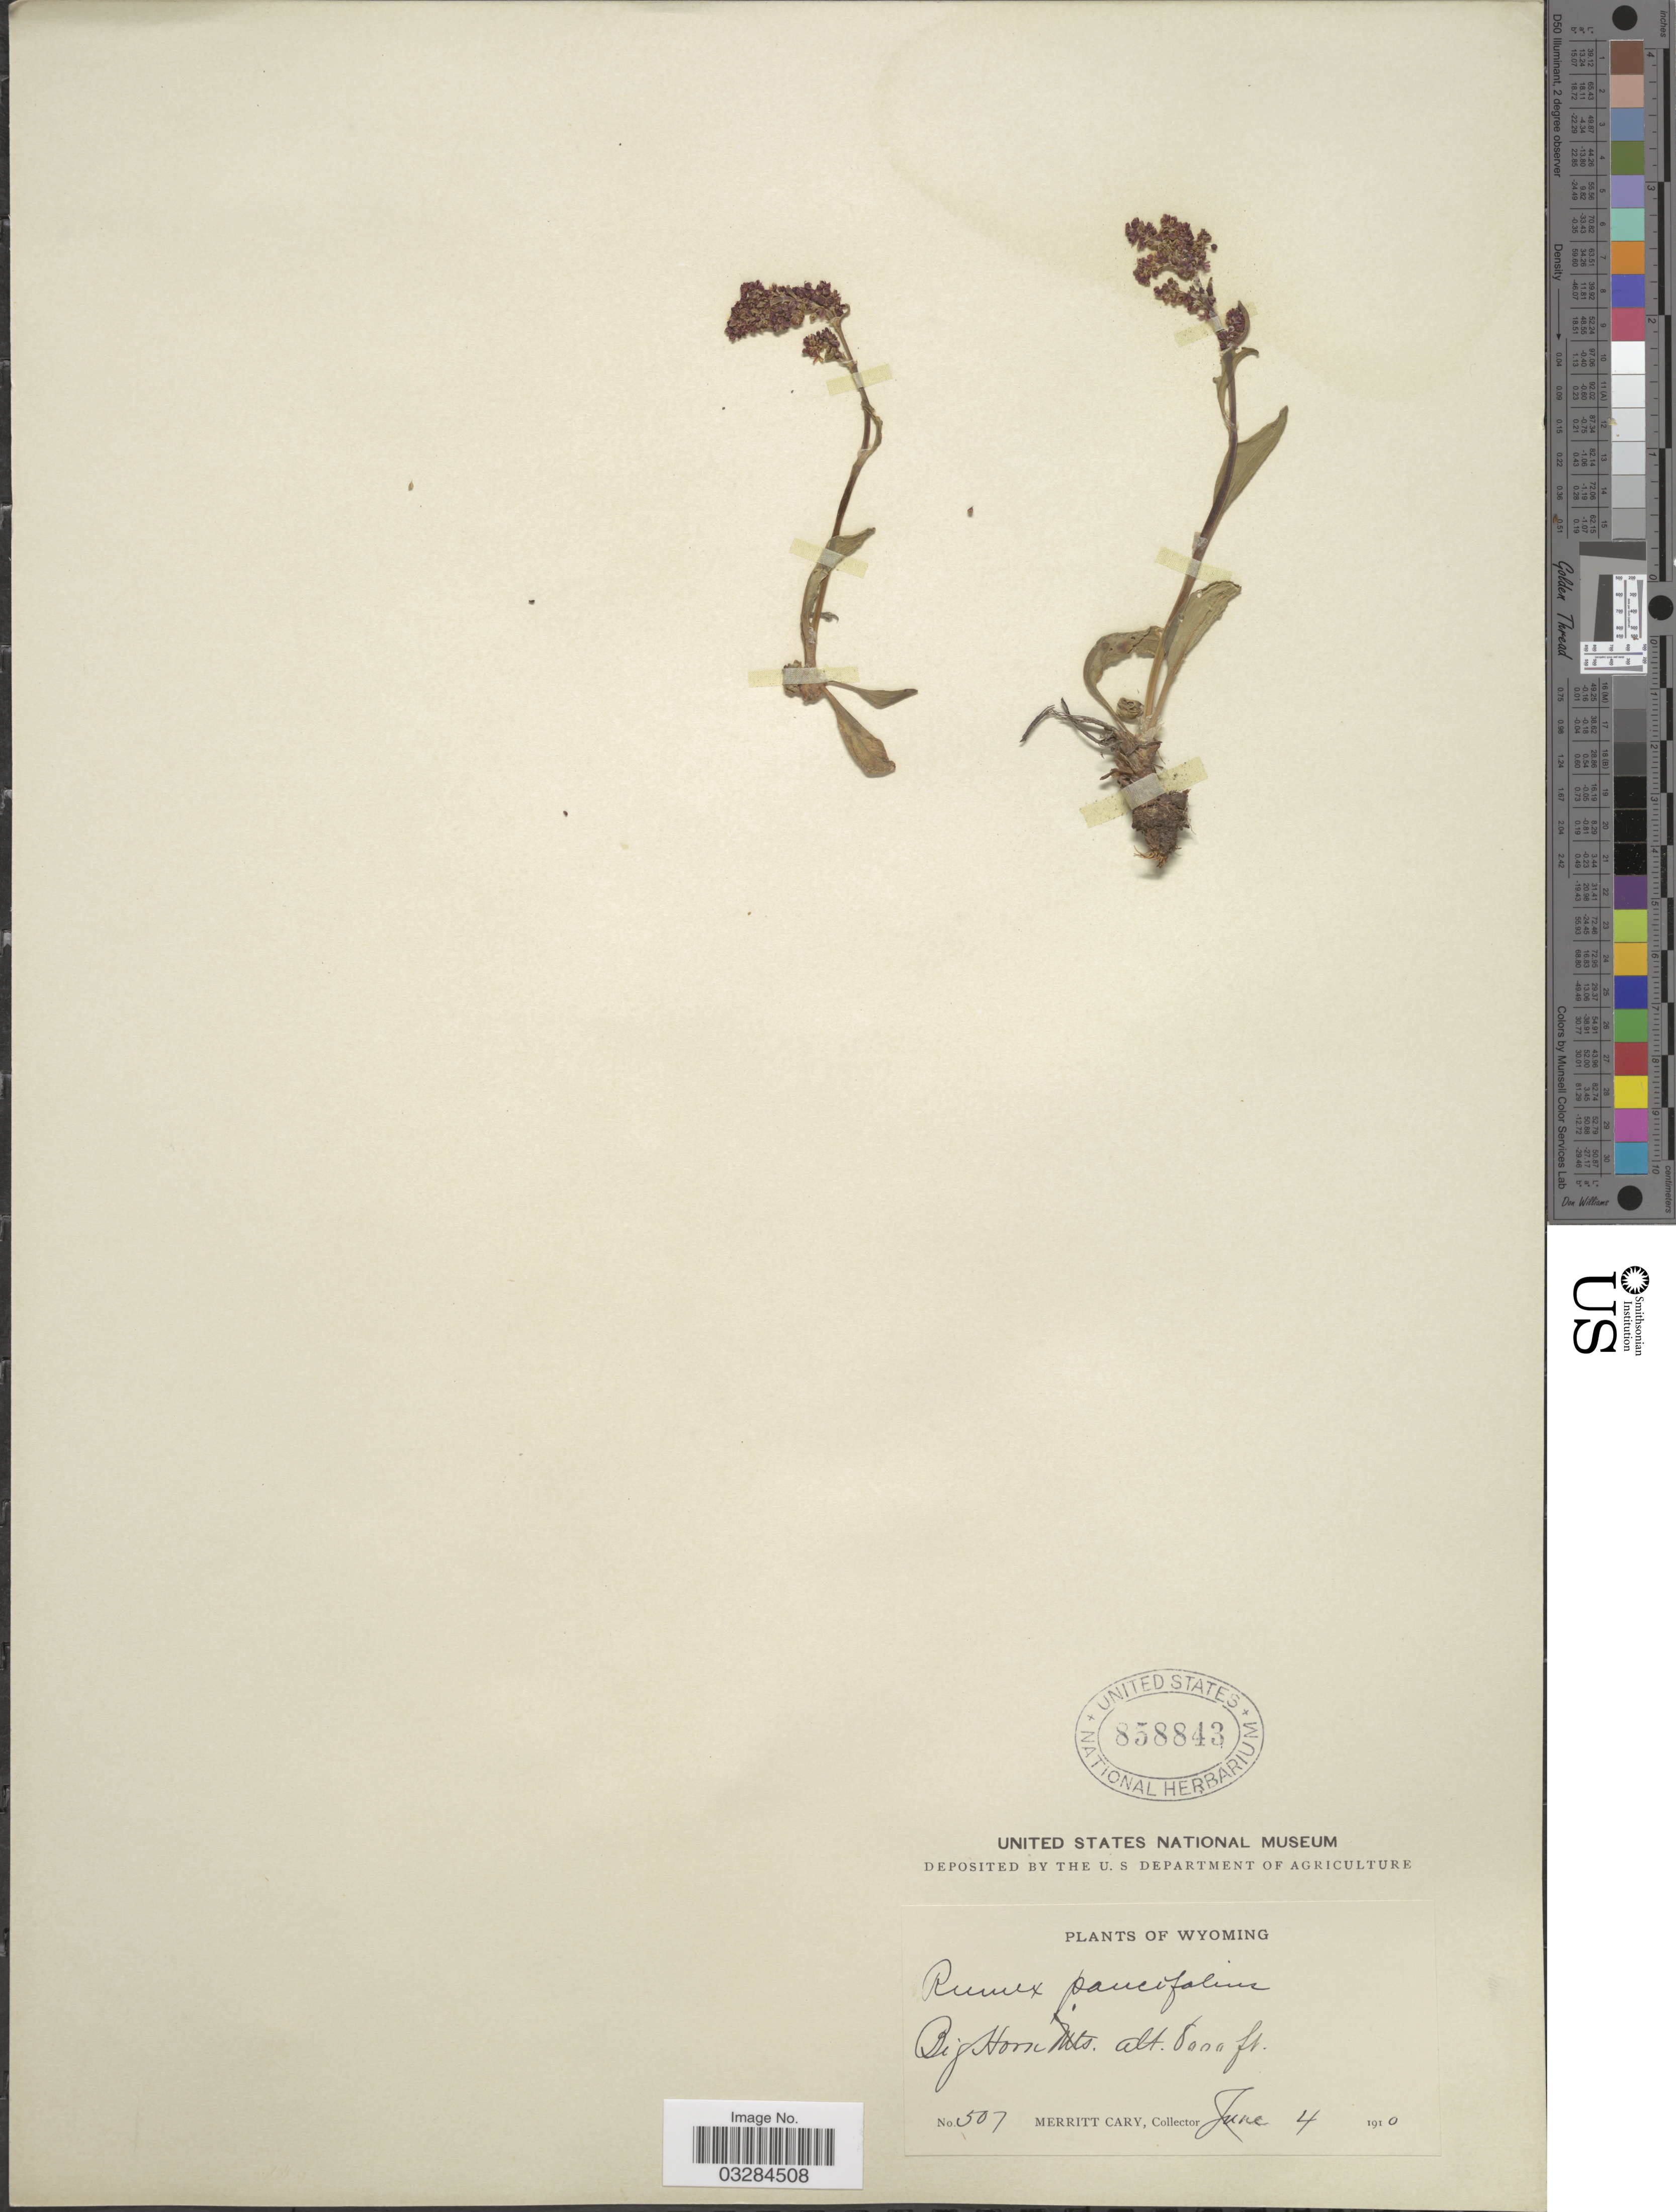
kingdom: Plantae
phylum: Tracheophyta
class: Magnoliopsida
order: Caryophyllales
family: Polygonaceae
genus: Rumex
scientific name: Rumex paucifolius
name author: Nutt.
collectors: M. Cary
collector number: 507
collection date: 1910-06-04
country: United States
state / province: Wyoming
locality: Big Horn Mts.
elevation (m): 2438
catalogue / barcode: US 858843